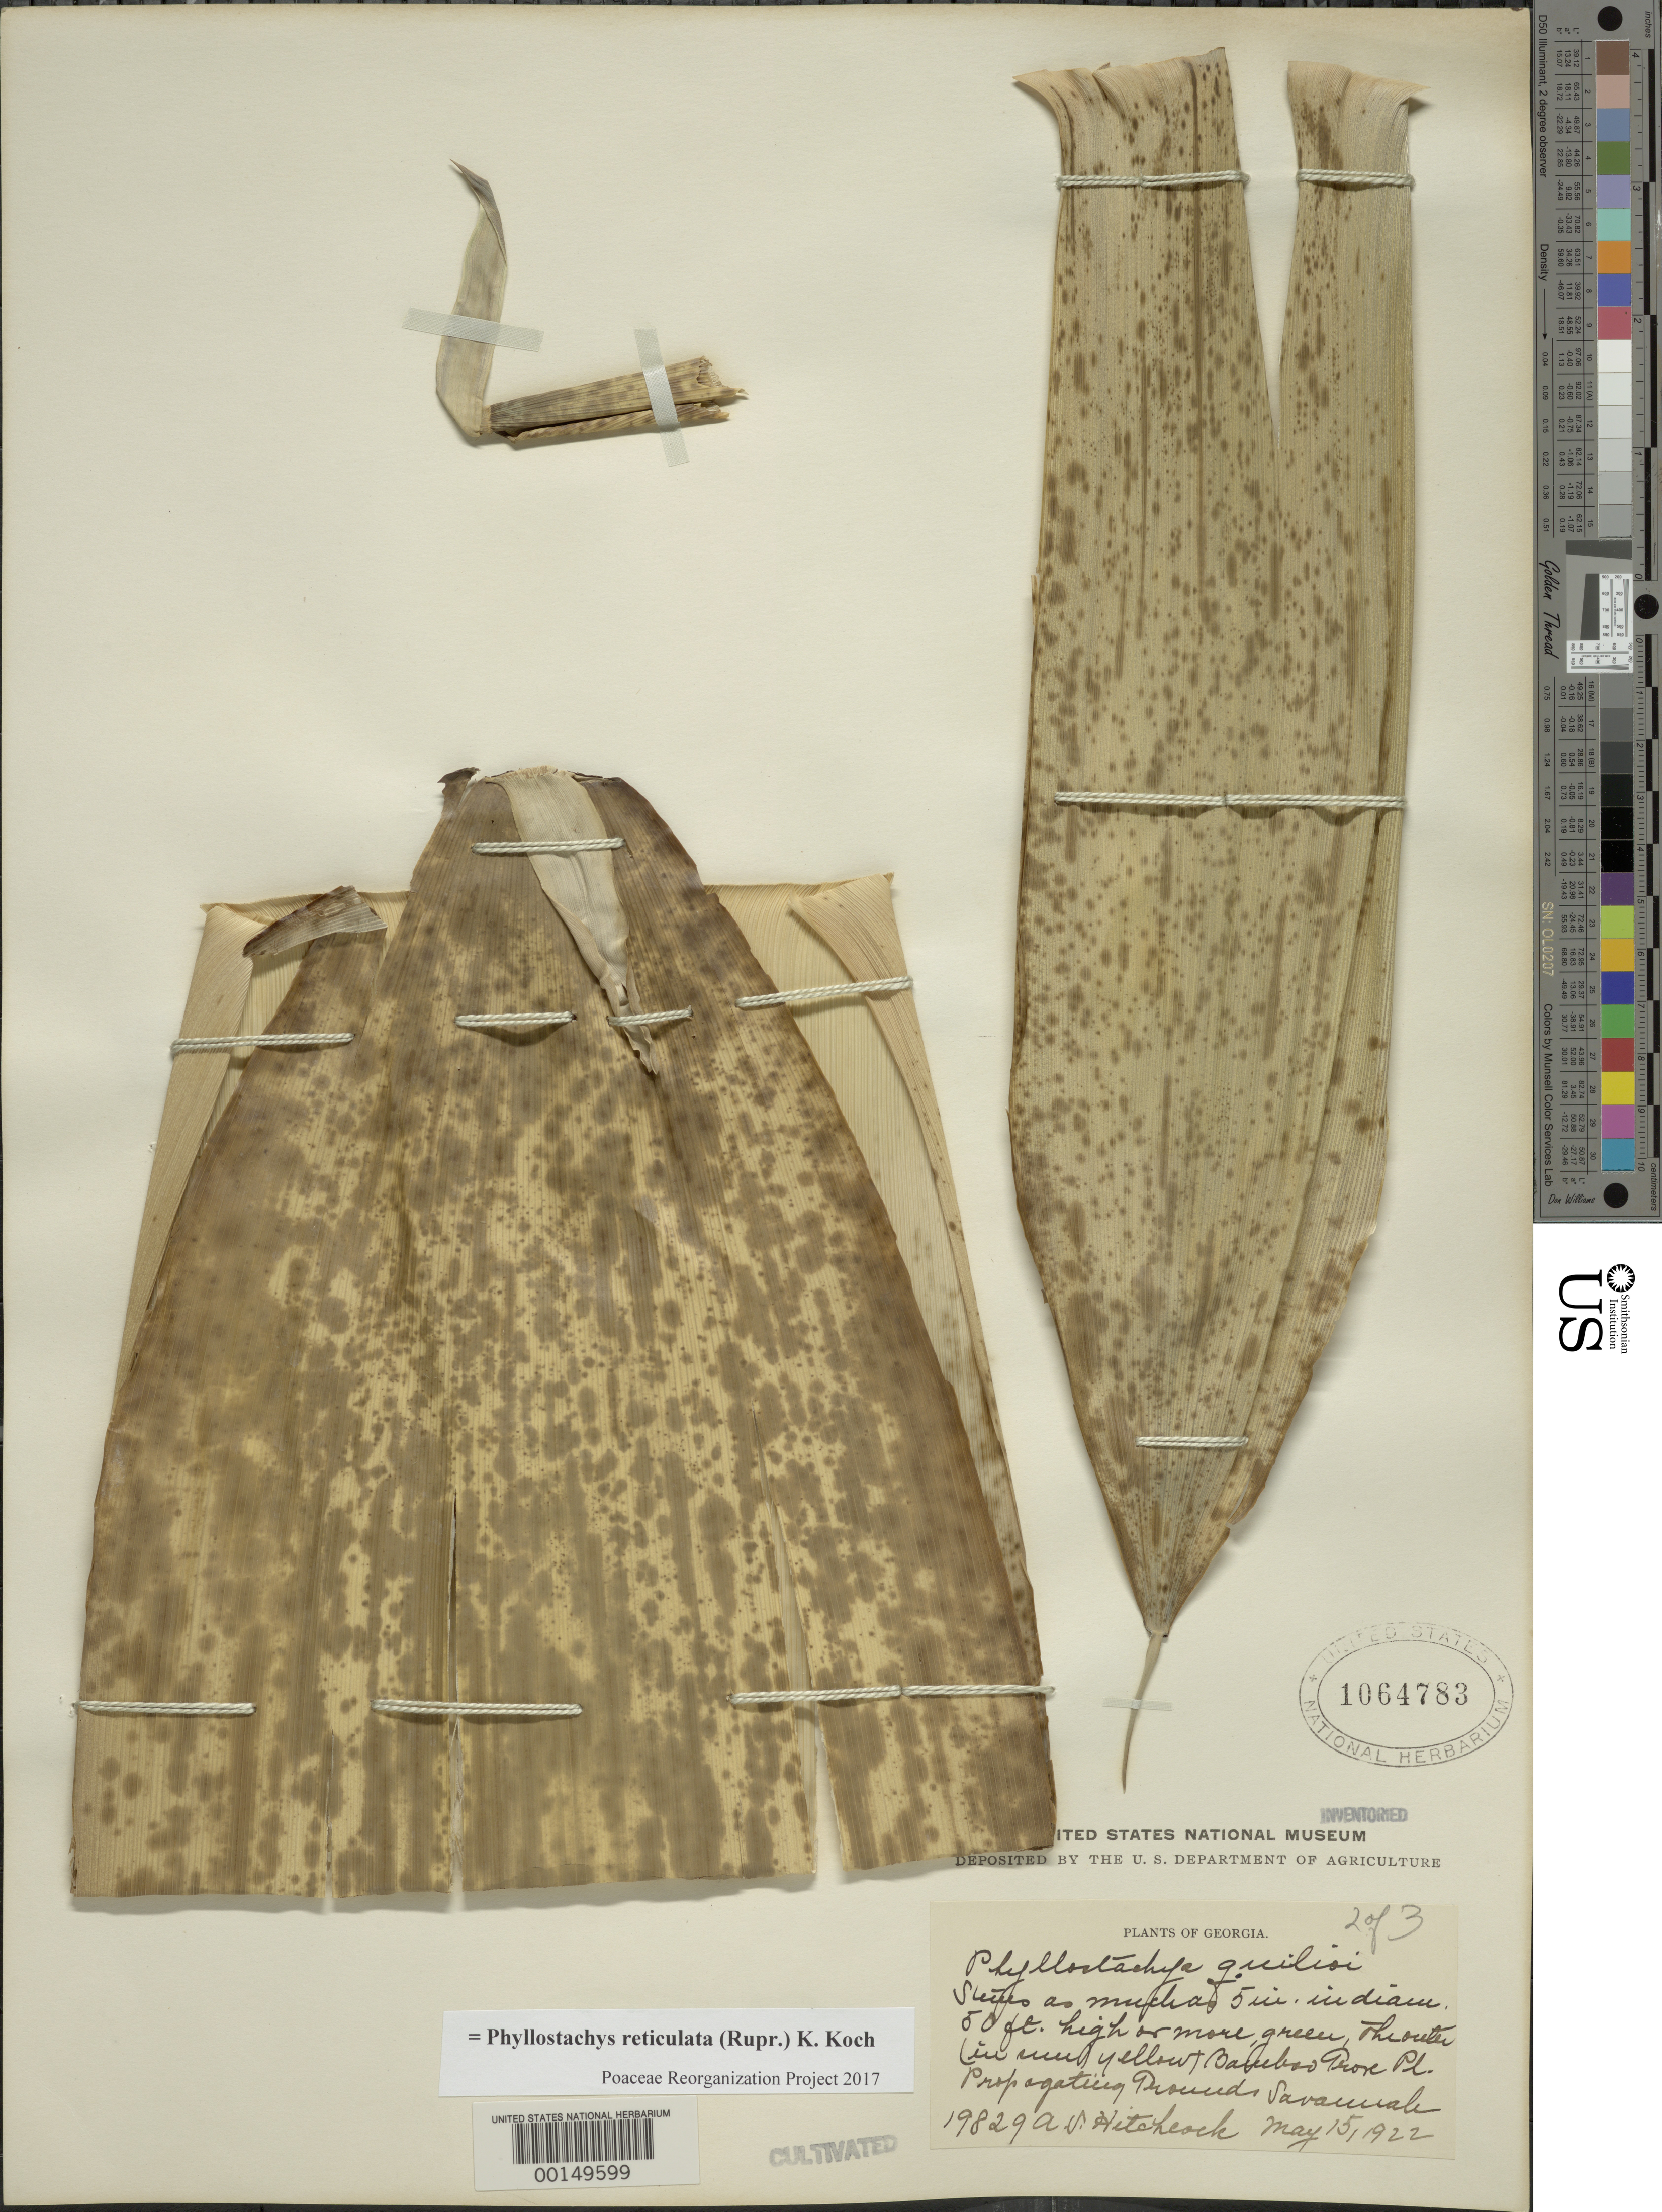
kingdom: Plantae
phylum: Tracheophyta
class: Liliopsida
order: Poales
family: Poaceae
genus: Phyllostachys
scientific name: Phyllostachys reticulata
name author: (Rupr.) K. Koch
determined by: Poaceae Reorganization Project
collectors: A. S. Hitchcock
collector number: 19829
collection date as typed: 10 May 1922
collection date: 1922-05-10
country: United States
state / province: Georgia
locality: Savannah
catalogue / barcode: US 1064783